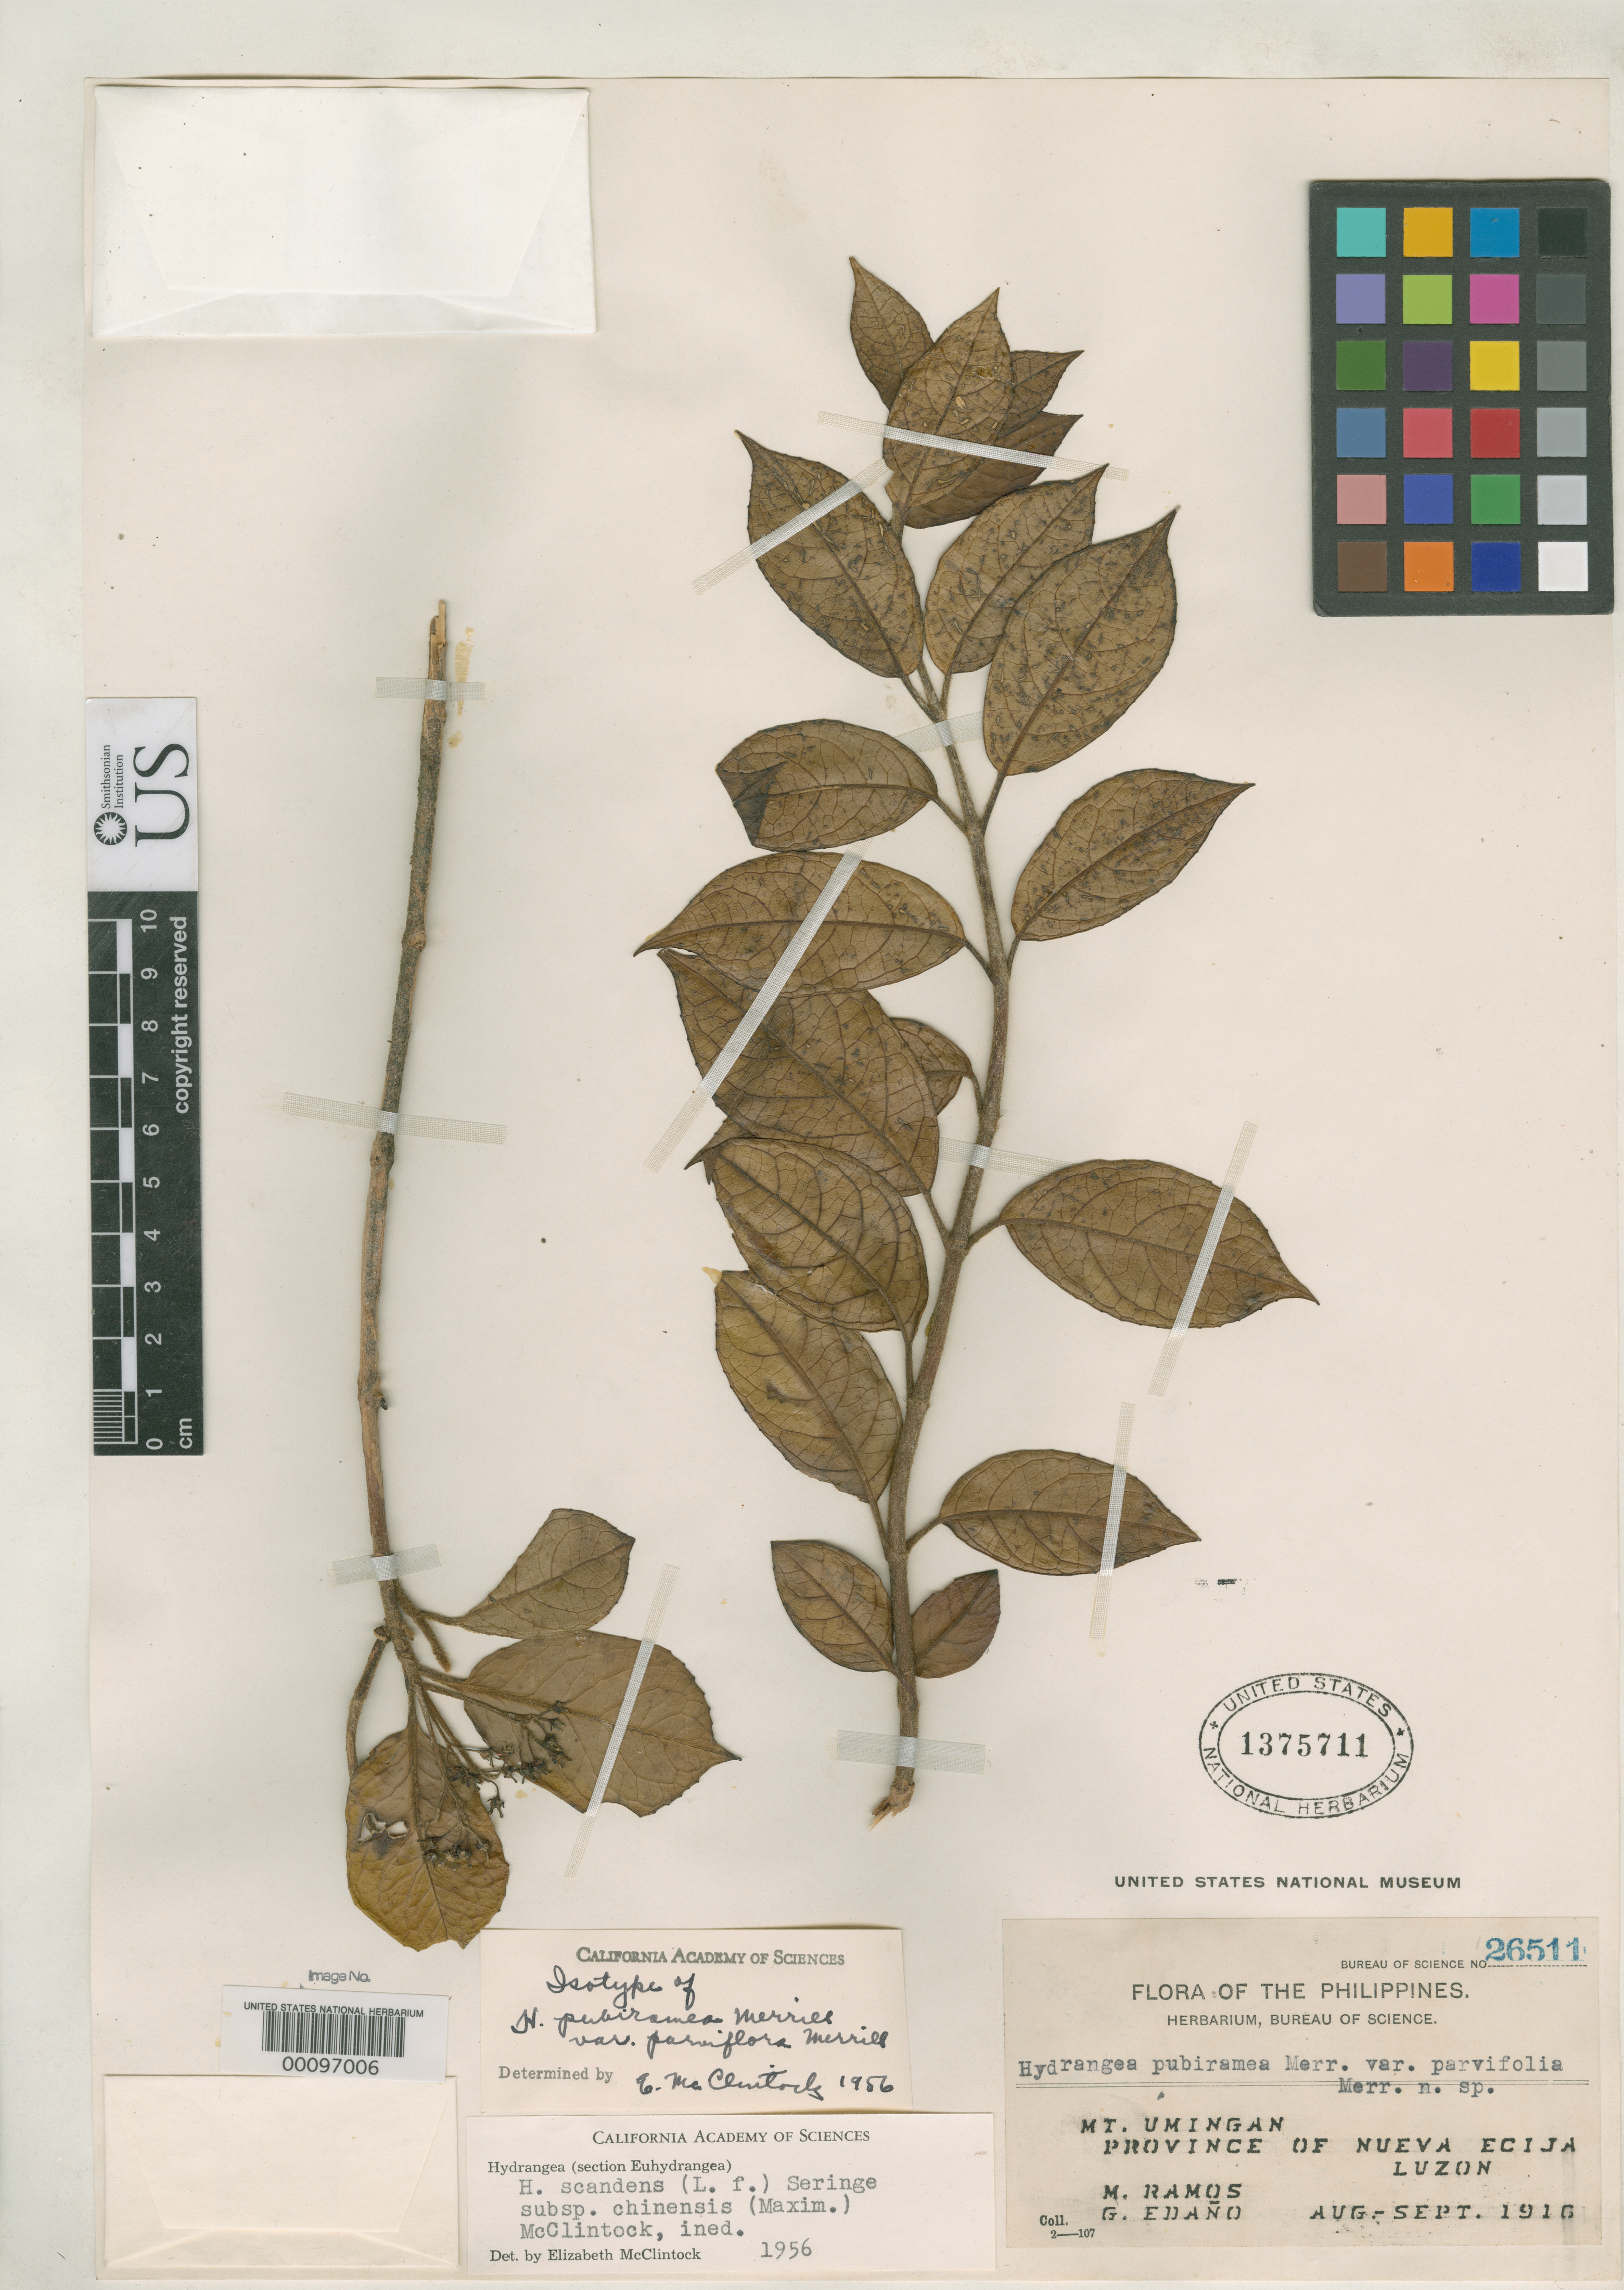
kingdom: Plantae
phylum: Tracheophyta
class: Magnoliopsida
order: Cornales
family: Hydrangeaceae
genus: Hydrangea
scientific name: Hydrangea pubiramea var. parvifolia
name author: Merr.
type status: Isotype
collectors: M. Ramos & G. E. Edaño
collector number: Bur. Sci. 26511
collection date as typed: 06 Sep 1916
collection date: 1916-09-06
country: Philippines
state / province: Central Luzon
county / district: Nueva Ecija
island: Luzon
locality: Mt. Umingan.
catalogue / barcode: US 1375711